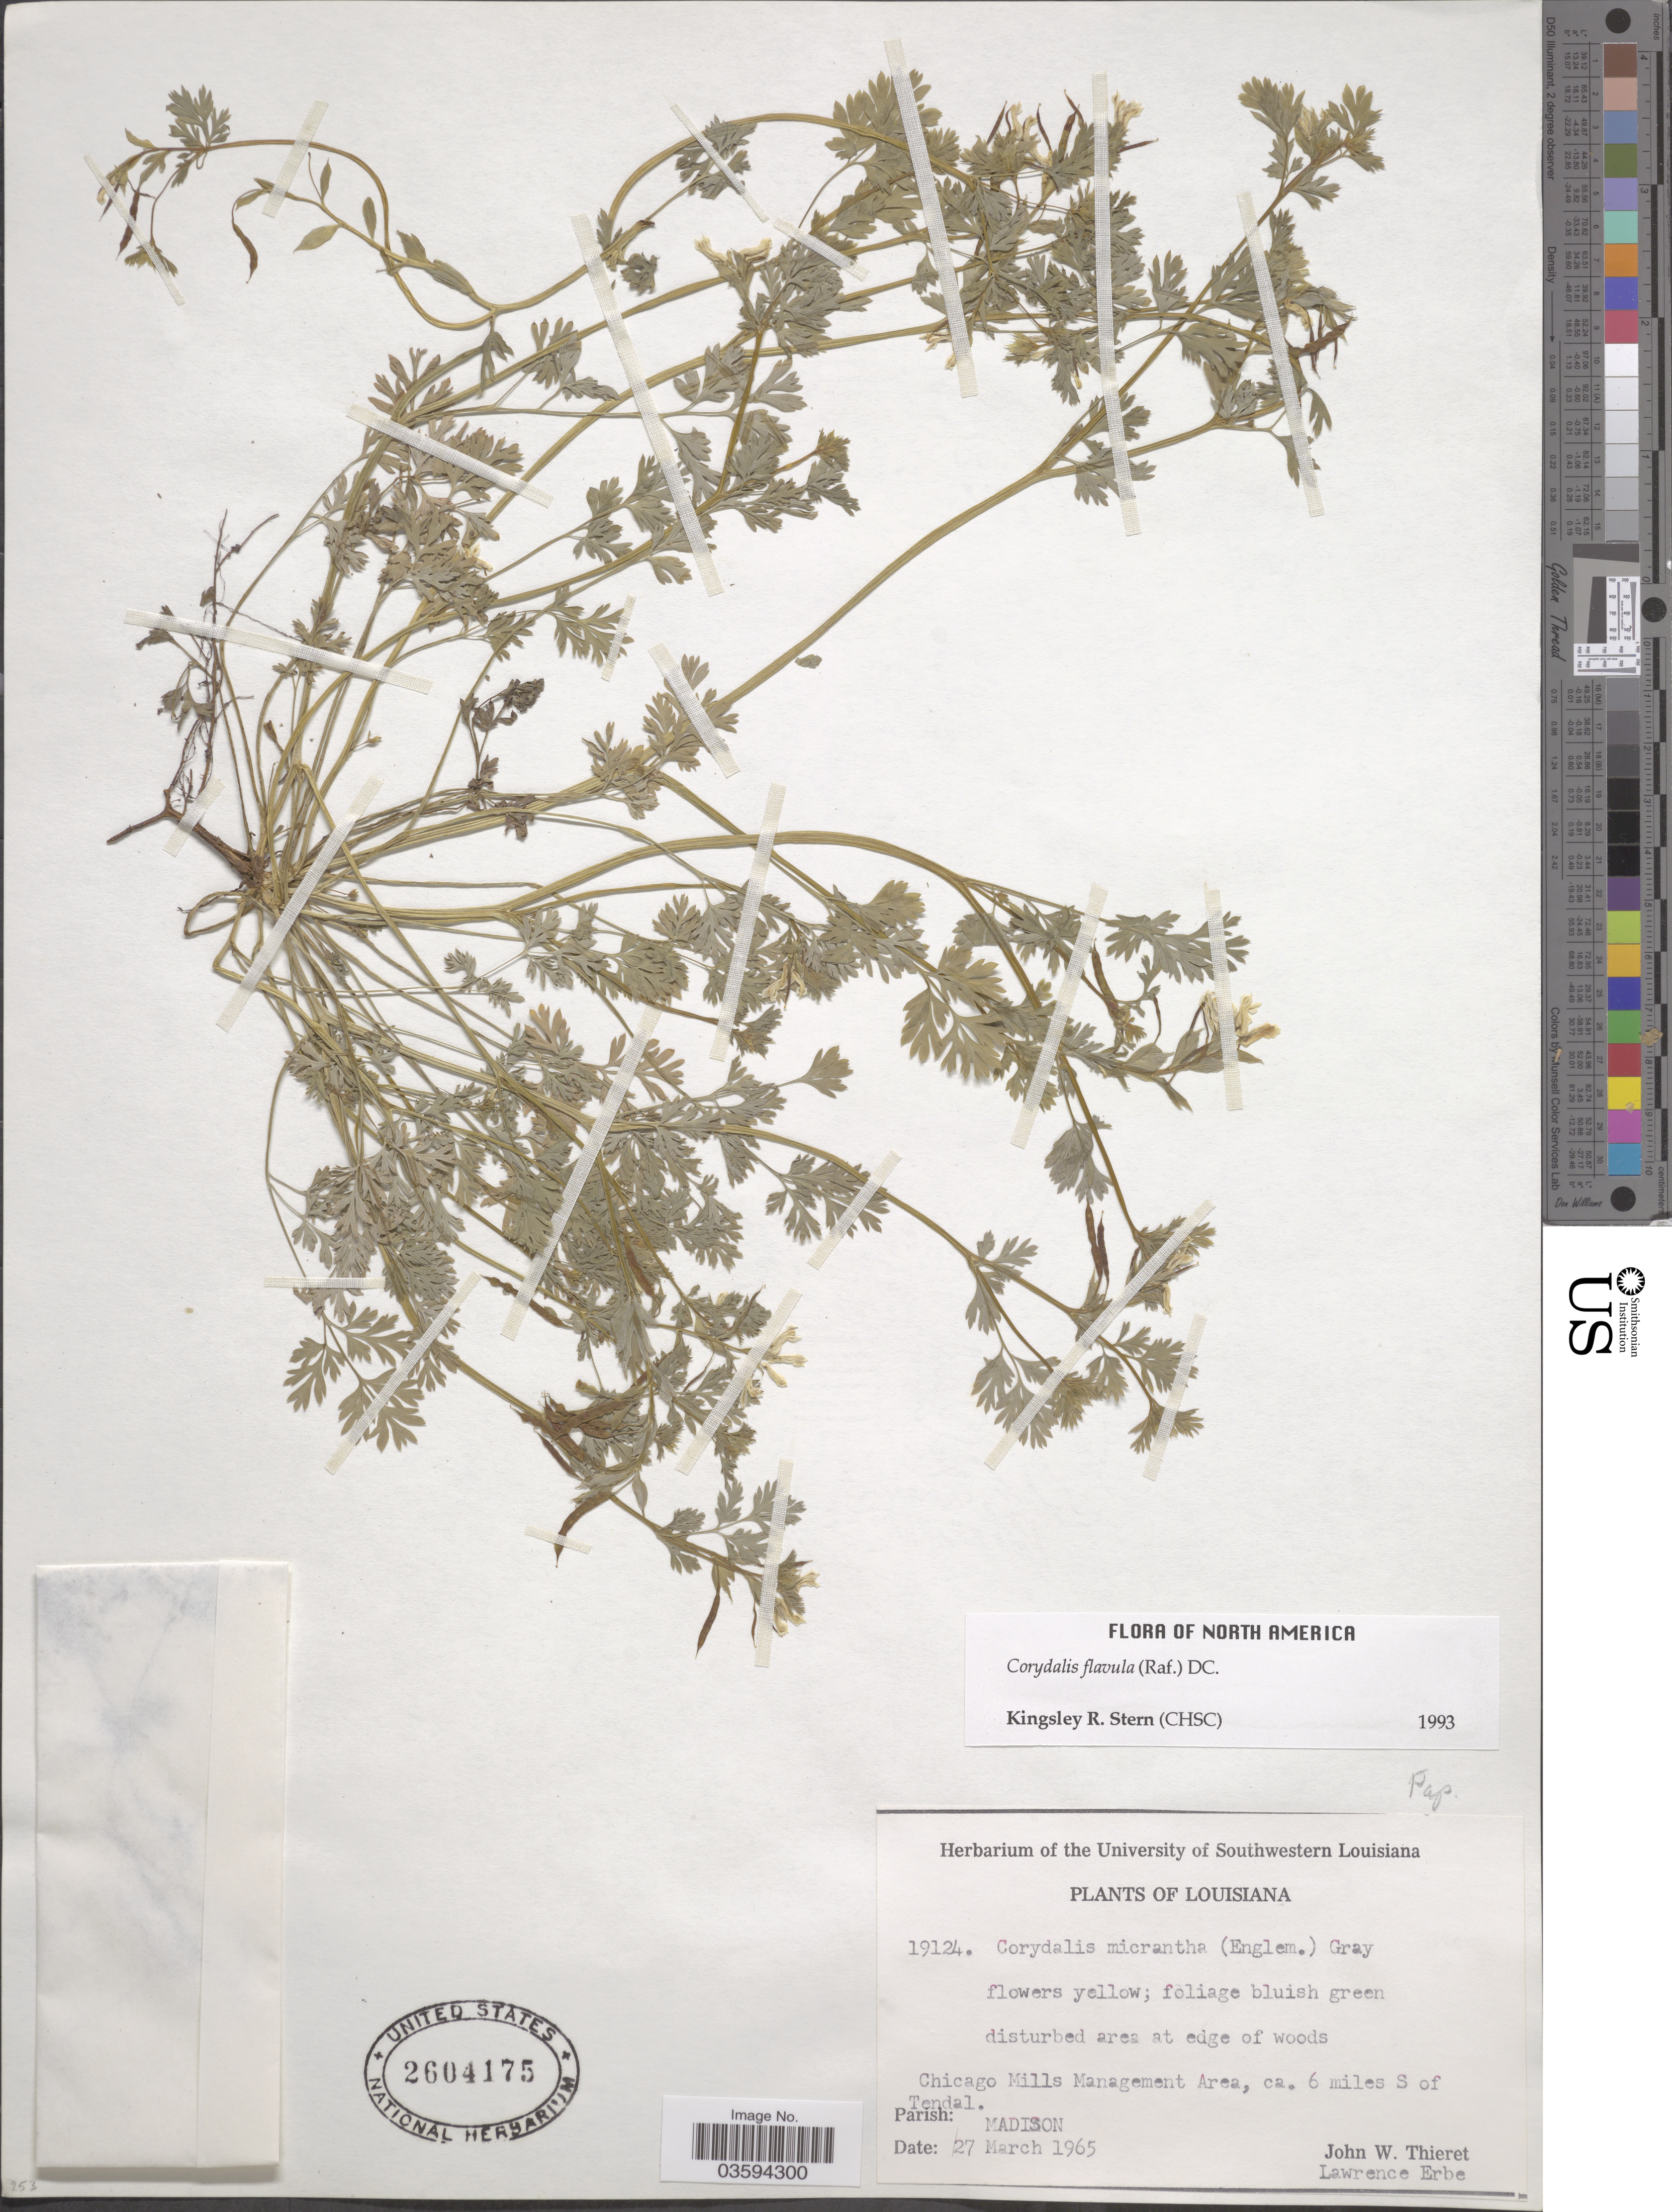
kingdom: Plantae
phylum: Tracheophyta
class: Magnoliopsida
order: Ranunculales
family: Papaveraceae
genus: Corydalis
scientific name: Corydalis flavula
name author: (Raf.) DC.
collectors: J. W. Thieret & L. Erbe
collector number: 19124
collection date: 1965-03-27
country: United States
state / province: Louisiana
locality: Chicago Mills Management Area, ca. 6 miles S of Tendal. Parish: Madison.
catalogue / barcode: US 2604175